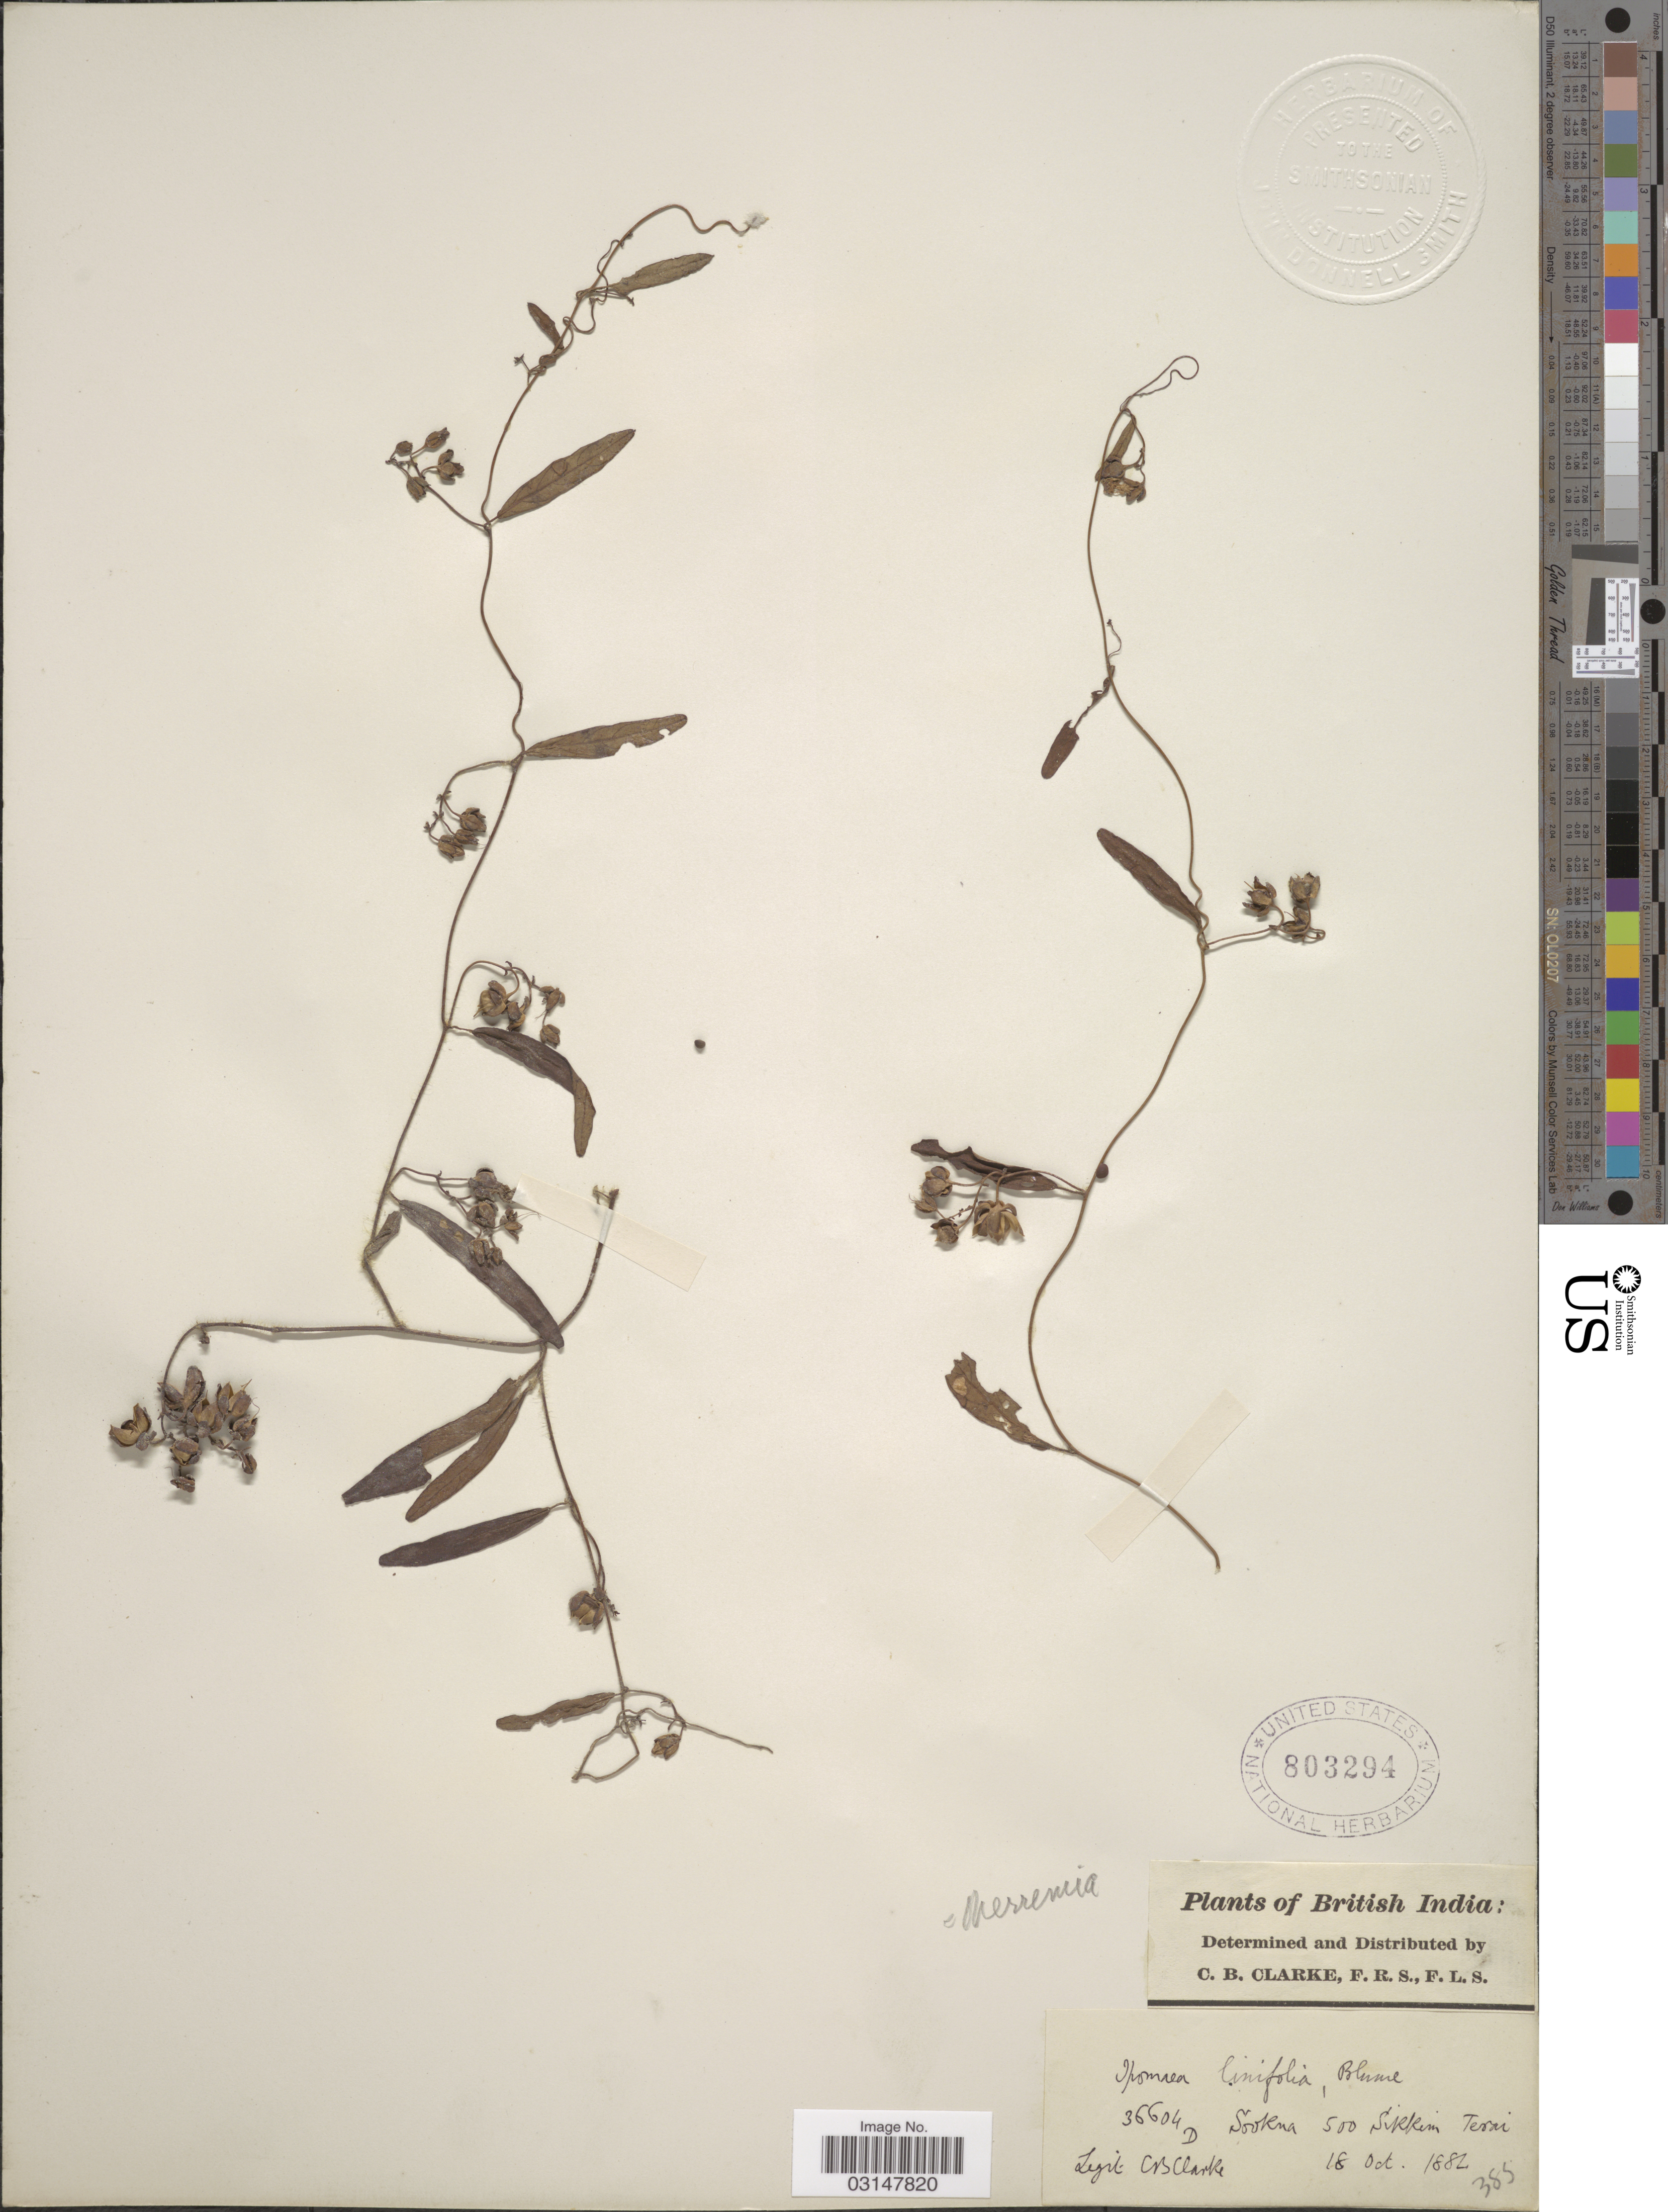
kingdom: Plantae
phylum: Tracheophyta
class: Magnoliopsida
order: Solanales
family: Convolvulaceae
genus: Merremia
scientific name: Merremia hirta var. hirta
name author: (L.) Merr.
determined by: Strong, Mark T., (BOT), Smithsonian Institution - National Museum of Natural History (UNITED STATES)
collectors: C. B. Clarke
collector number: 36604D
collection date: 1882-10-18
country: India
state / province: Sikkim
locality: British India. Sookna Sikkim Terai.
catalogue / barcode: US 803294